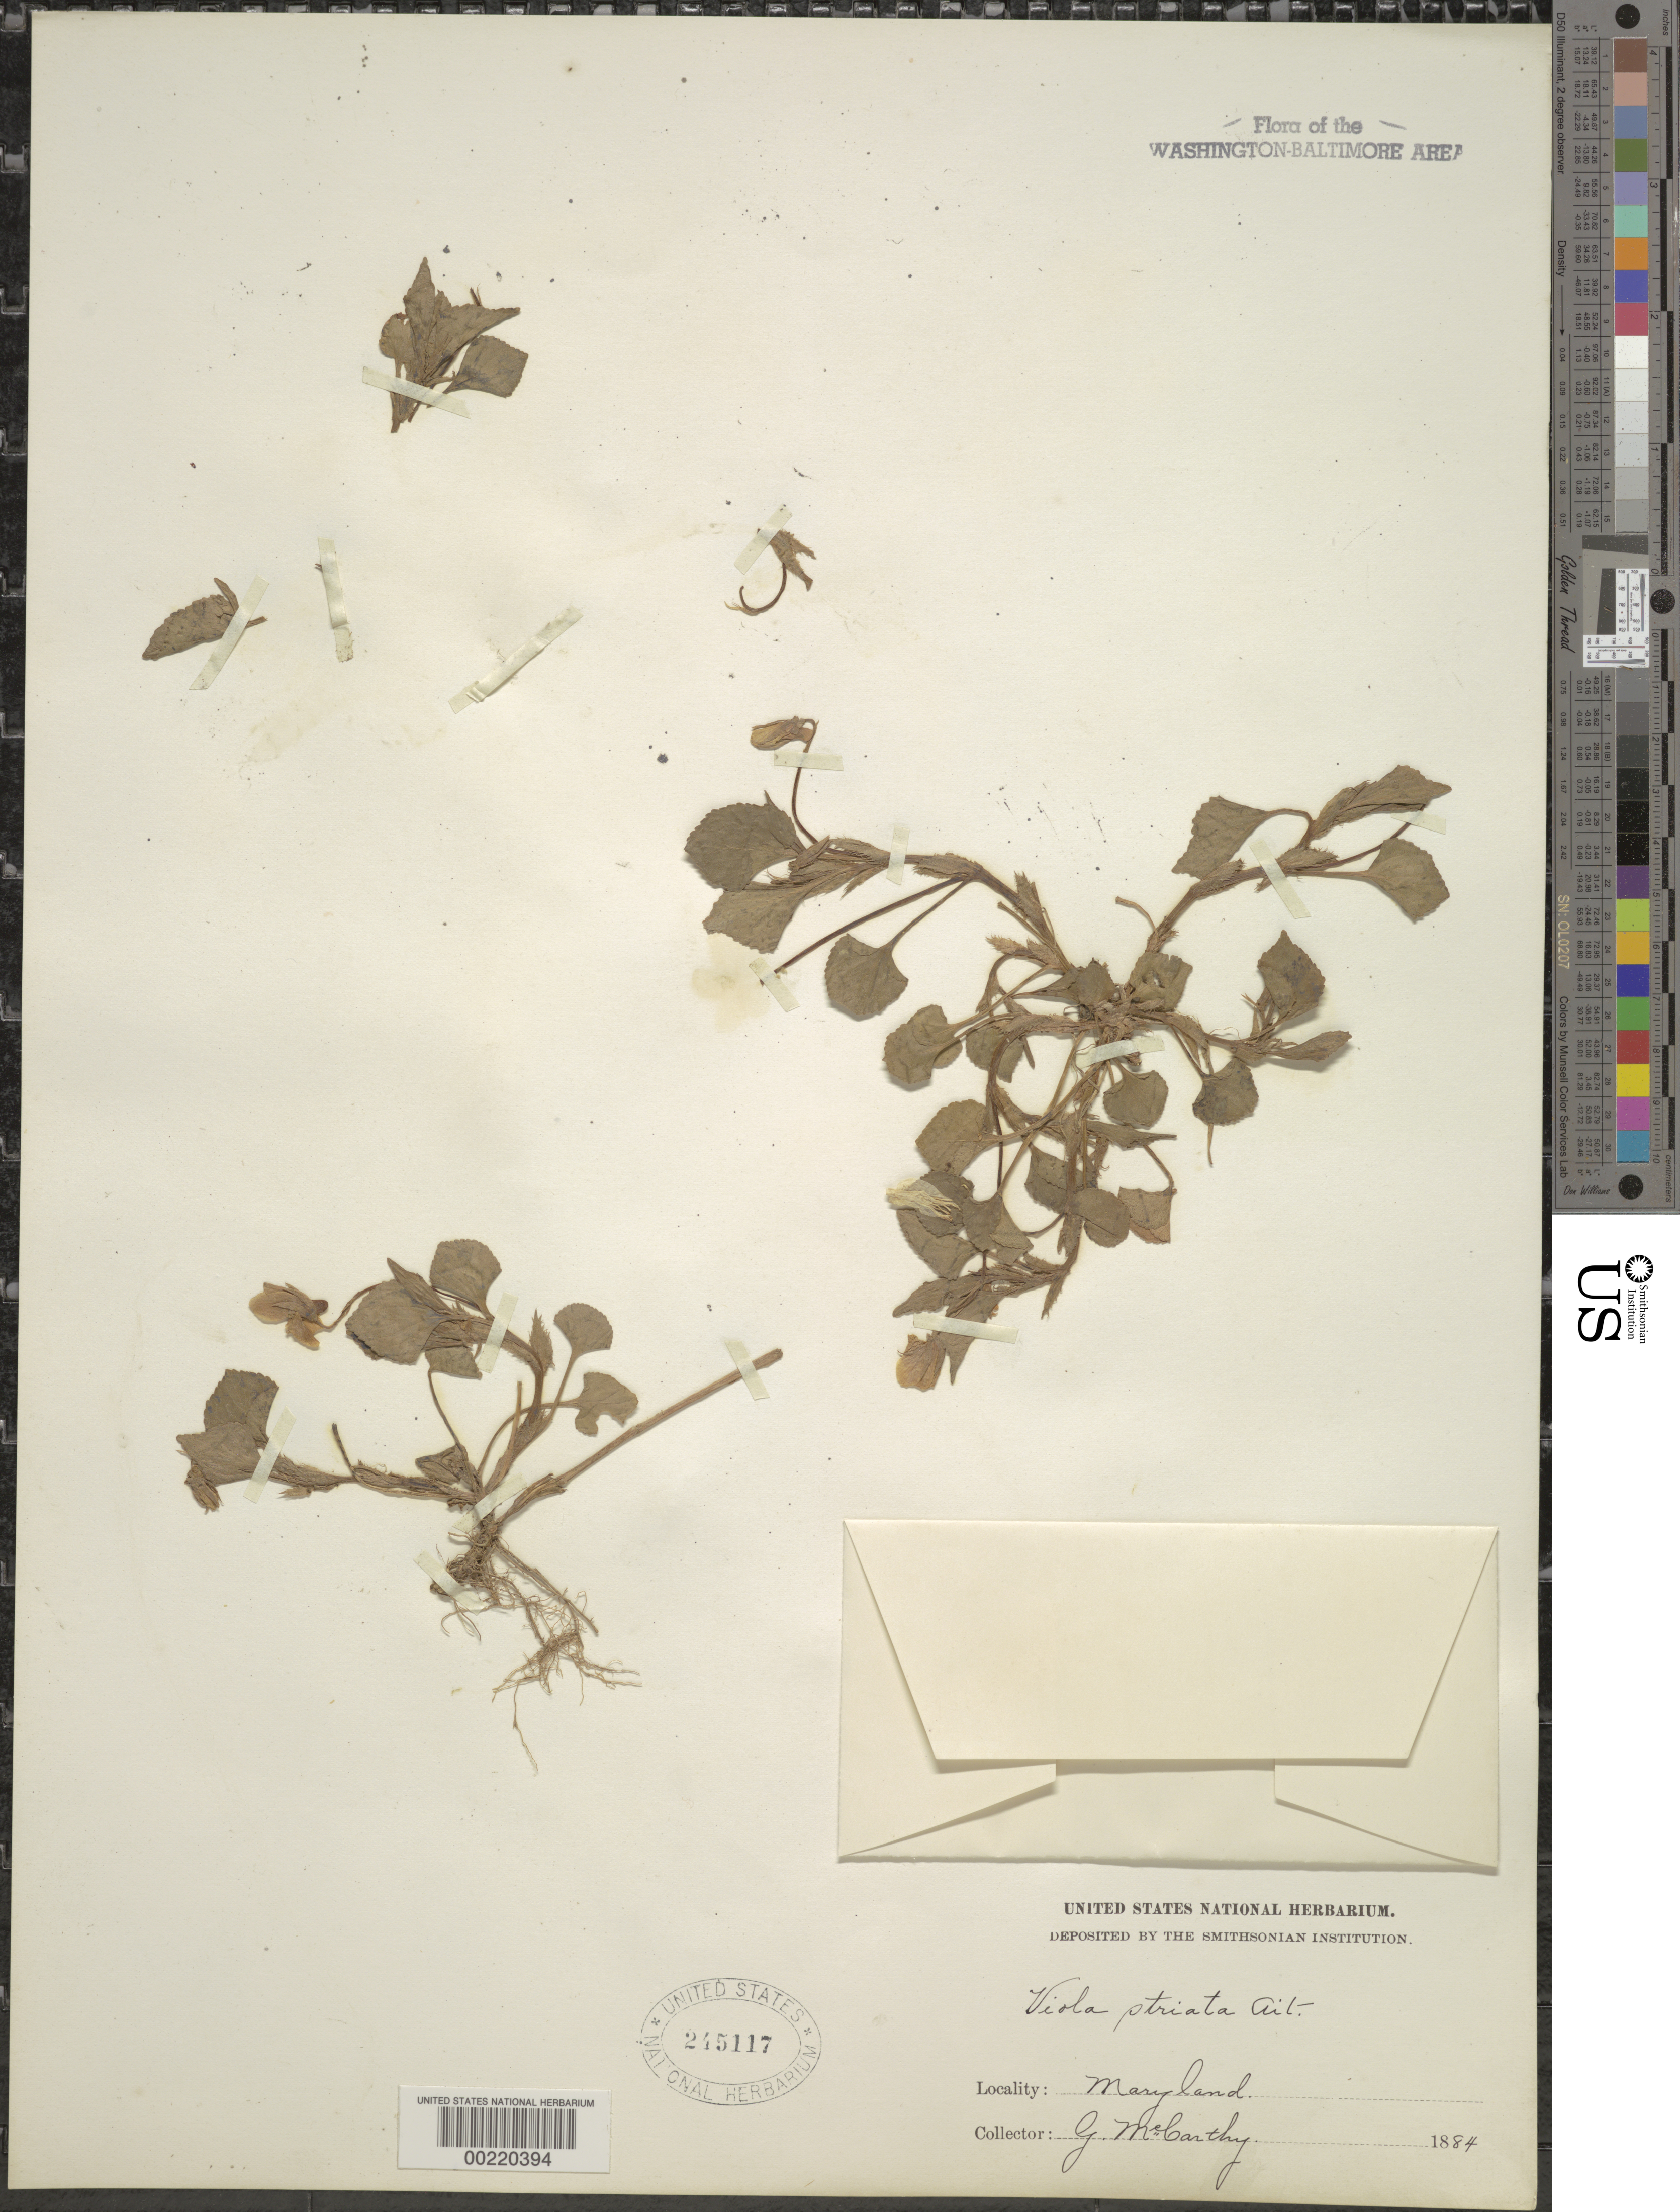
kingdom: Plantae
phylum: Tracheophyta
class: Magnoliopsida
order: Malpighiales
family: Violaceae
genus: Viola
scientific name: Viola striata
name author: Aiton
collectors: G. McCarthy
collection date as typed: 1884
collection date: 1884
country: United States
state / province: Maryland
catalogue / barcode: US 245117